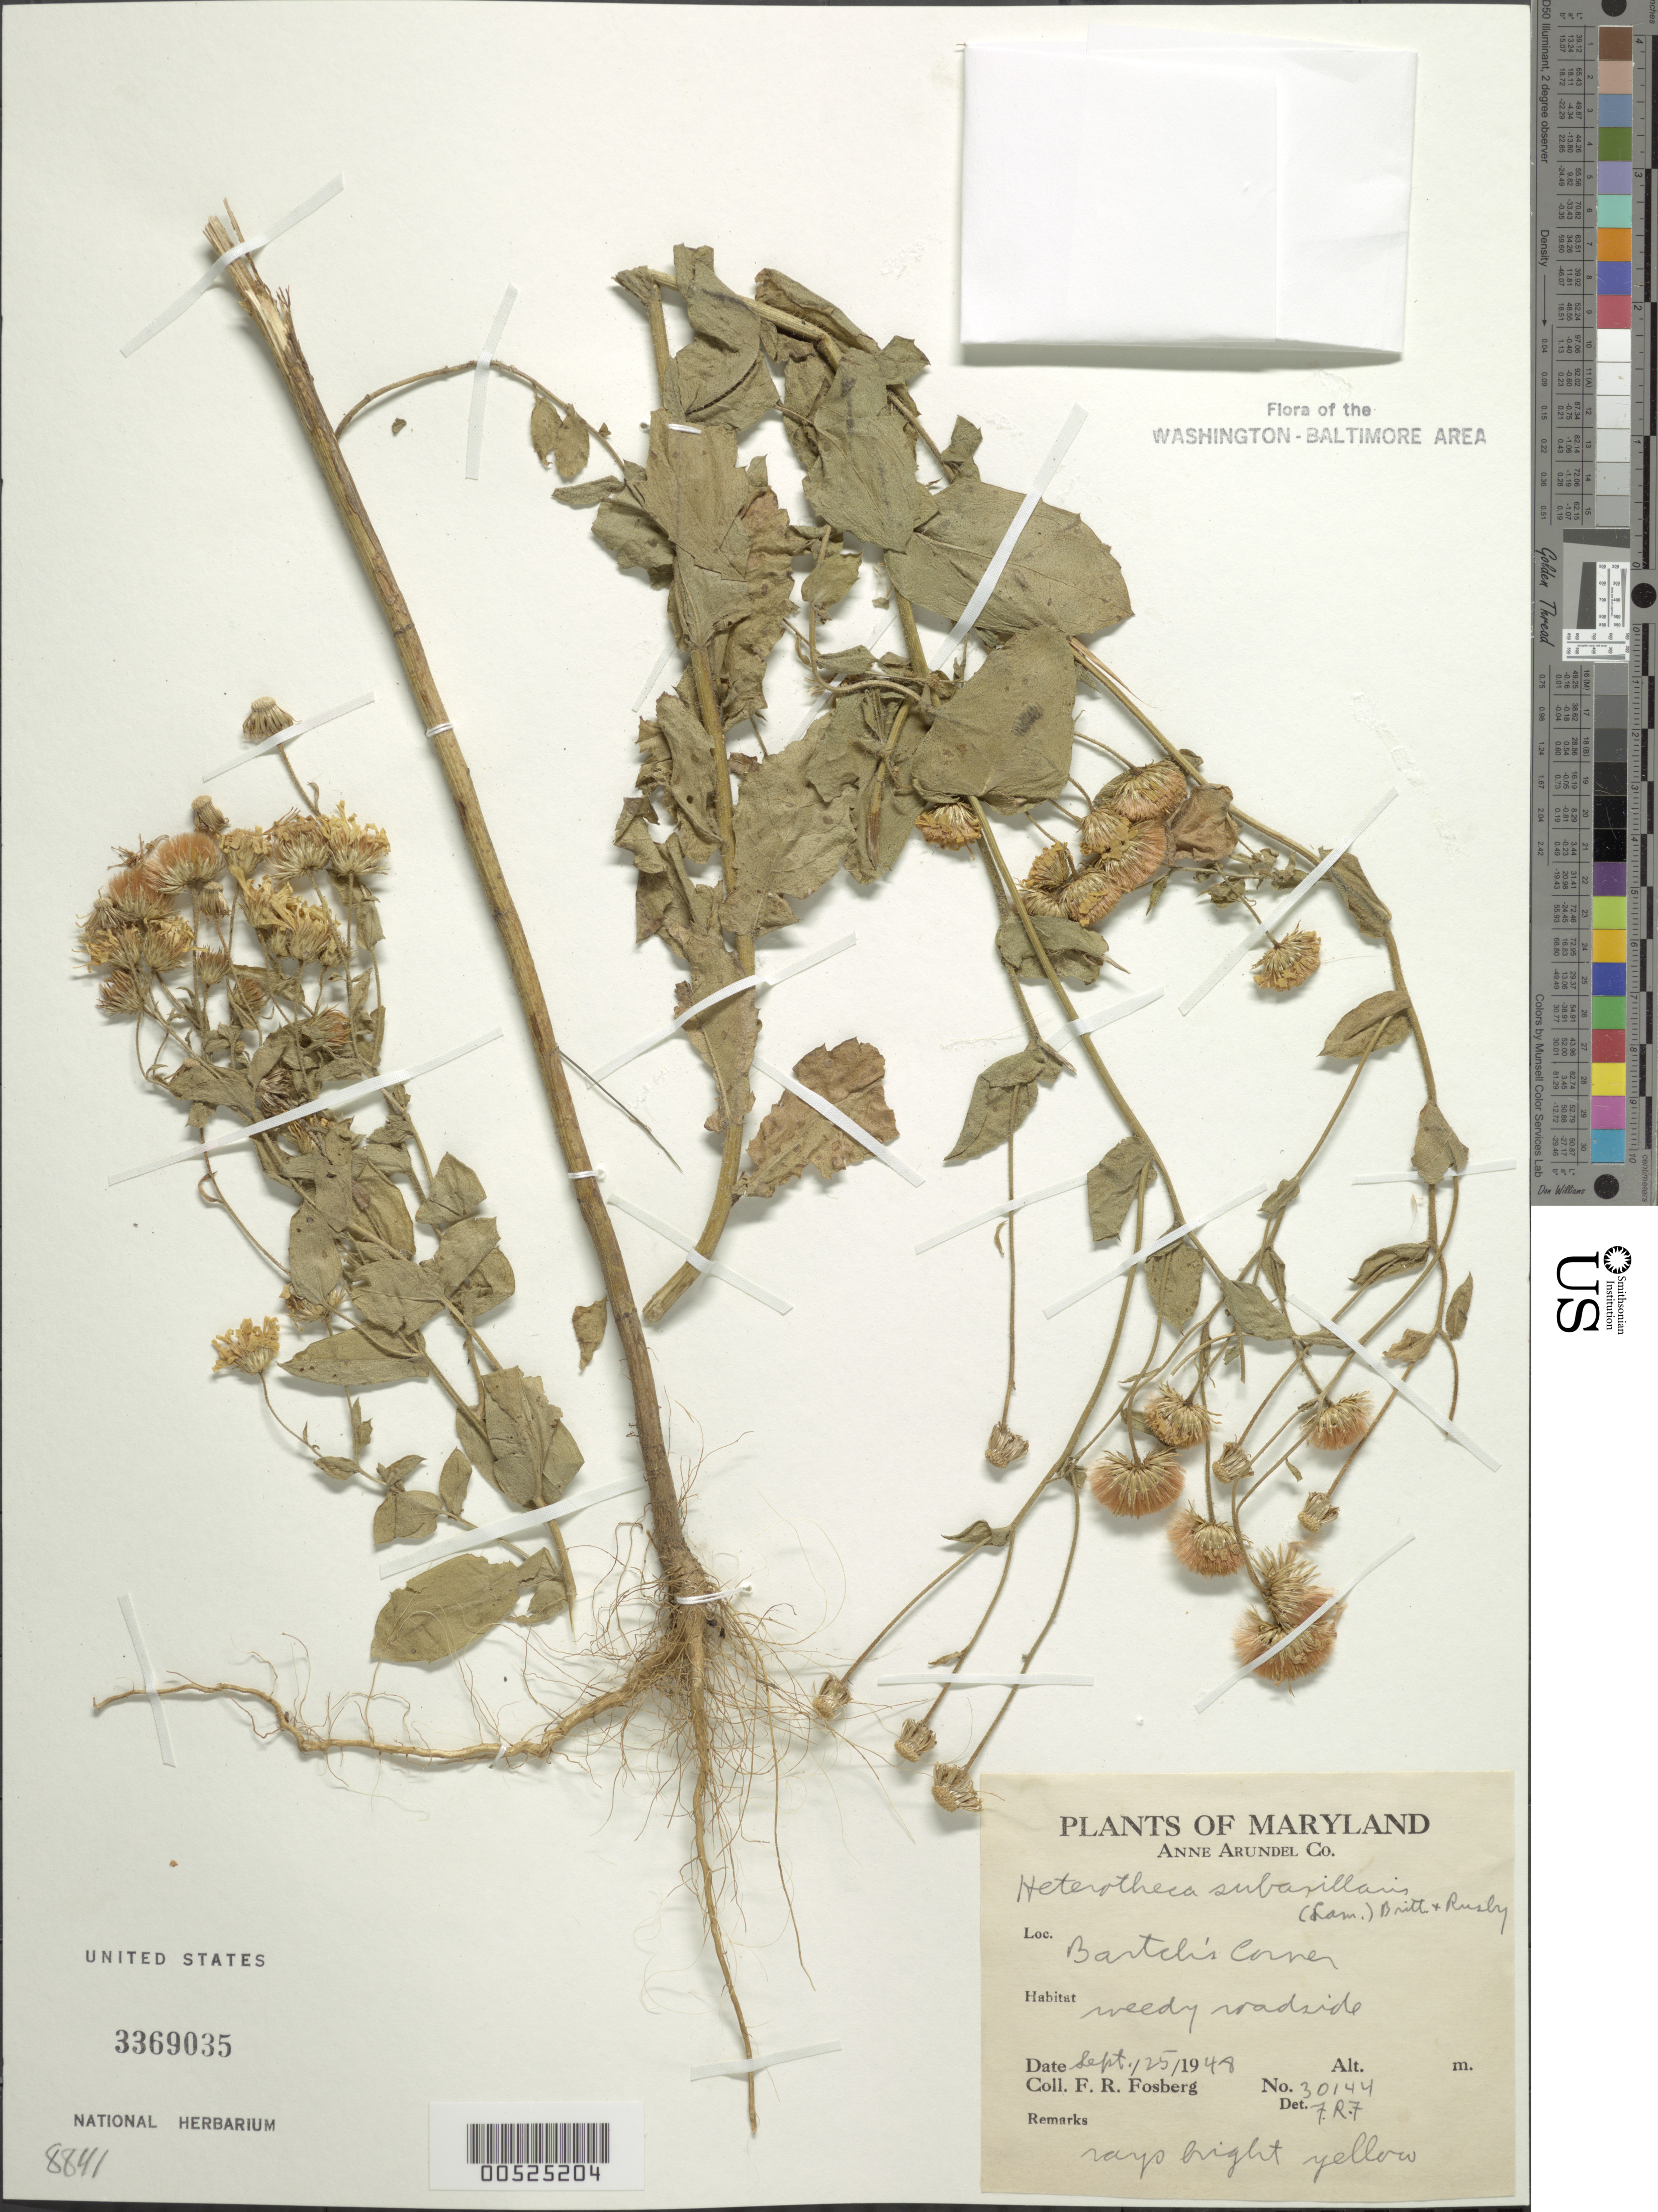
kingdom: Plantae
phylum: Tracheophyta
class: Magnoliopsida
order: Asterales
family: Asteraceae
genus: Heterotheca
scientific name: Heterotheca subaxillaris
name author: (Lam.) Britton & Rusby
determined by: Fosberg, F. R.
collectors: F. R. Fosberg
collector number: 30144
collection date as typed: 25 Sep 1948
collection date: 1948-09-25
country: United States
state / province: Maryland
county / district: Anne Arundel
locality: Bartelis corner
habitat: Weedy roadside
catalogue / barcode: US 3369035